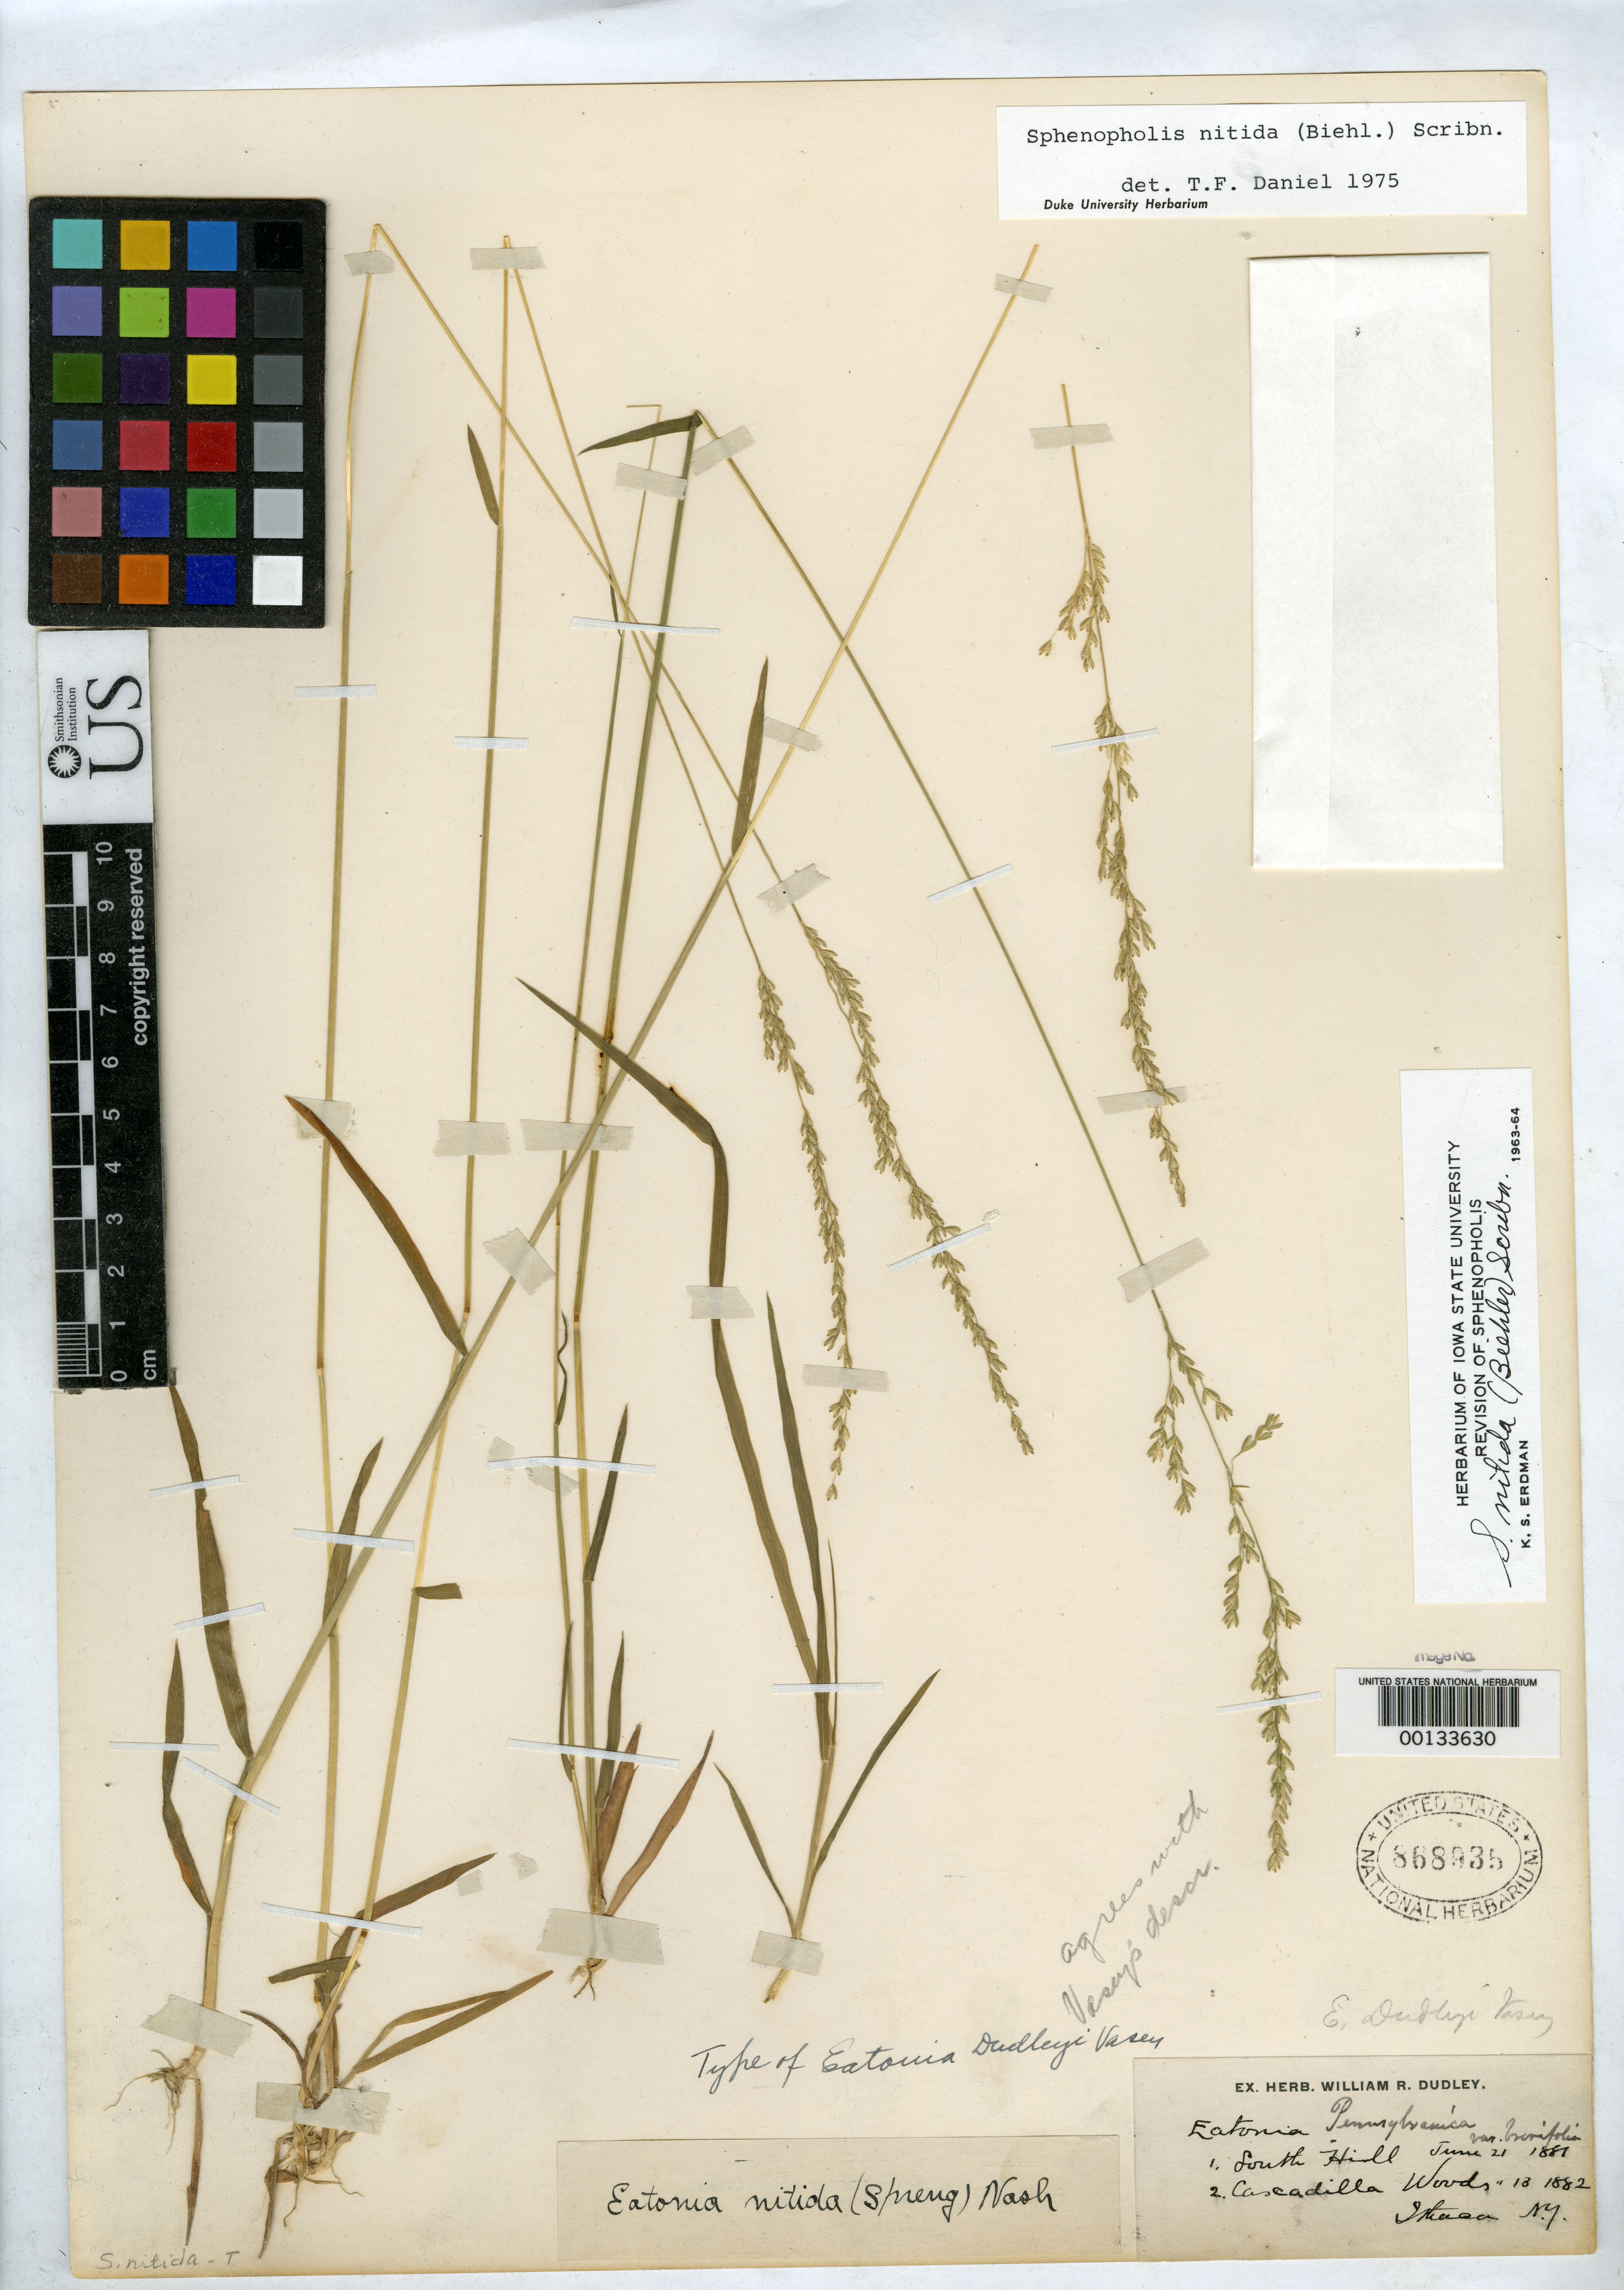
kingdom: Plantae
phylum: Tracheophyta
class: Liliopsida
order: Poales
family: Poaceae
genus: Eatonia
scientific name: Eatonia dudleyi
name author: Vasey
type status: Type Collection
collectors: W. Dudley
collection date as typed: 21 Jun 1881 to 13 Jun 1892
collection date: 1881-06-21/1892-06-13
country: United States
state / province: New York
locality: Shasta and South Hill.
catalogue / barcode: US 868935